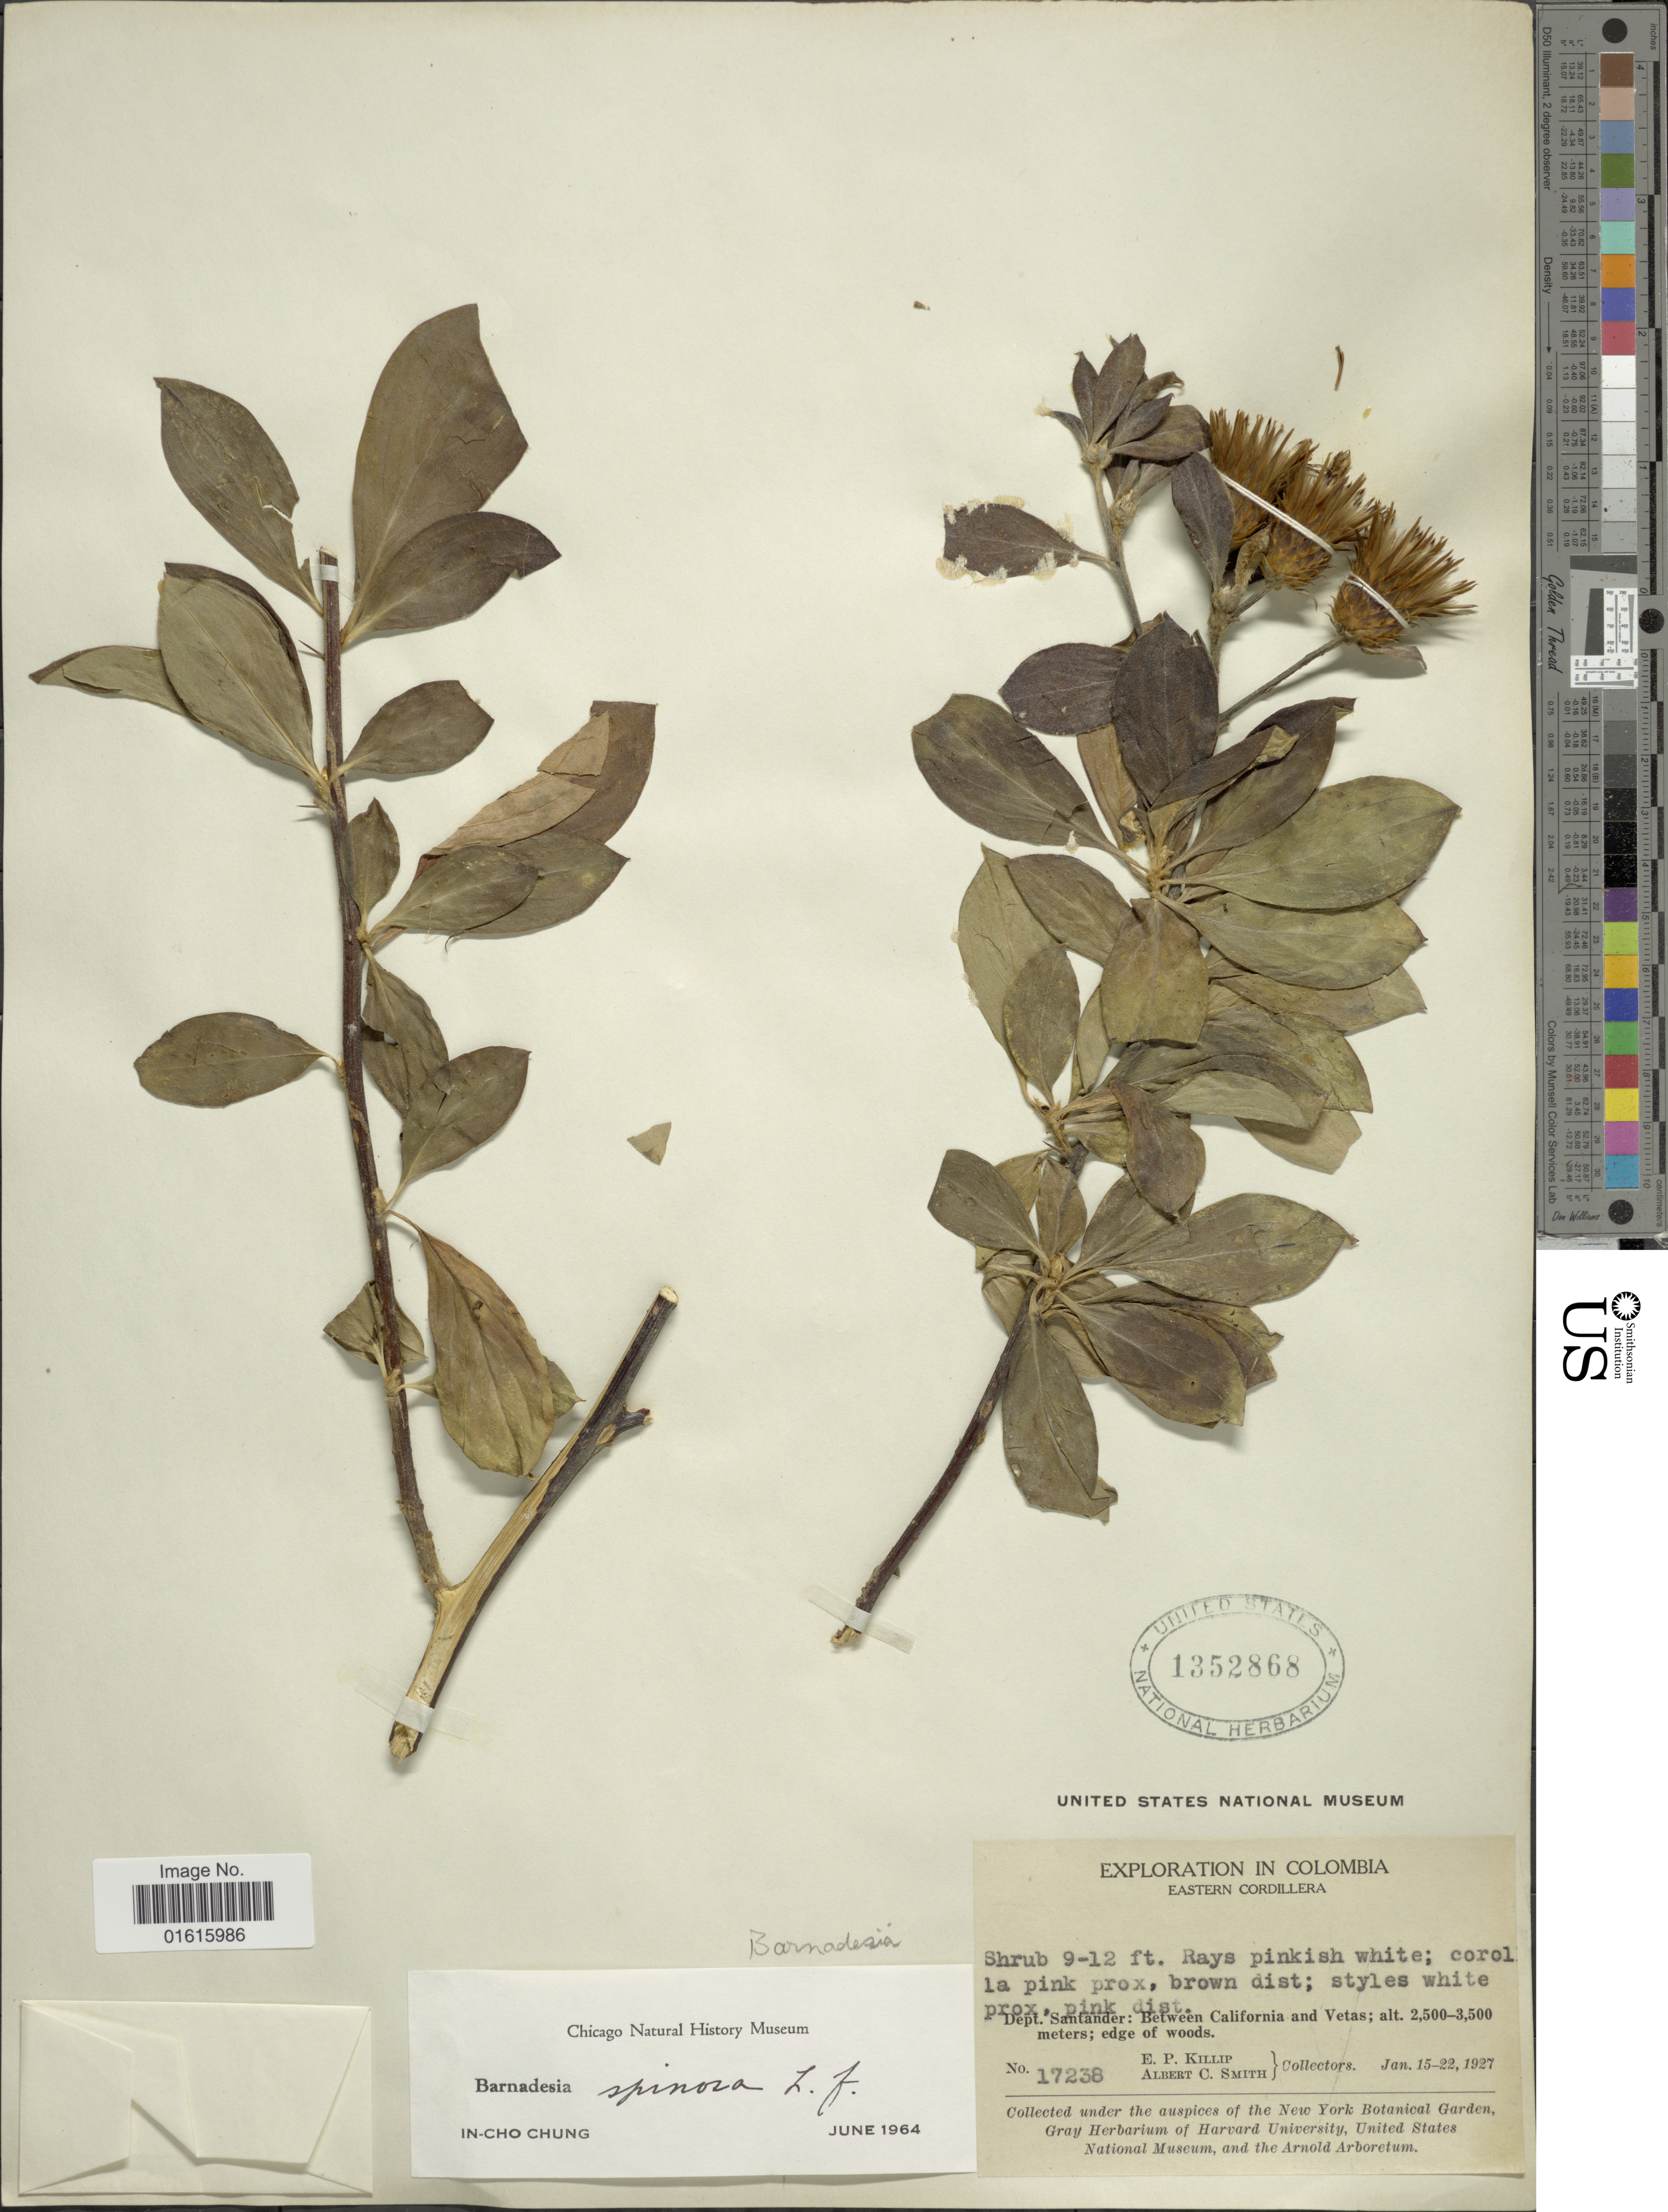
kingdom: Plantae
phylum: Tracheophyta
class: Magnoliopsida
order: Asterales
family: Asteraceae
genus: Barnadesia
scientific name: Barnadesia spinosa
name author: L. f.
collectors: E. P. Killip & A. C. Smith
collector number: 17238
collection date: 1927-01-15/1927-01-22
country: Colombia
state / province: Santander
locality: Between California and Vetas; edge of woods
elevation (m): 2500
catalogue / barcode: US 1352868